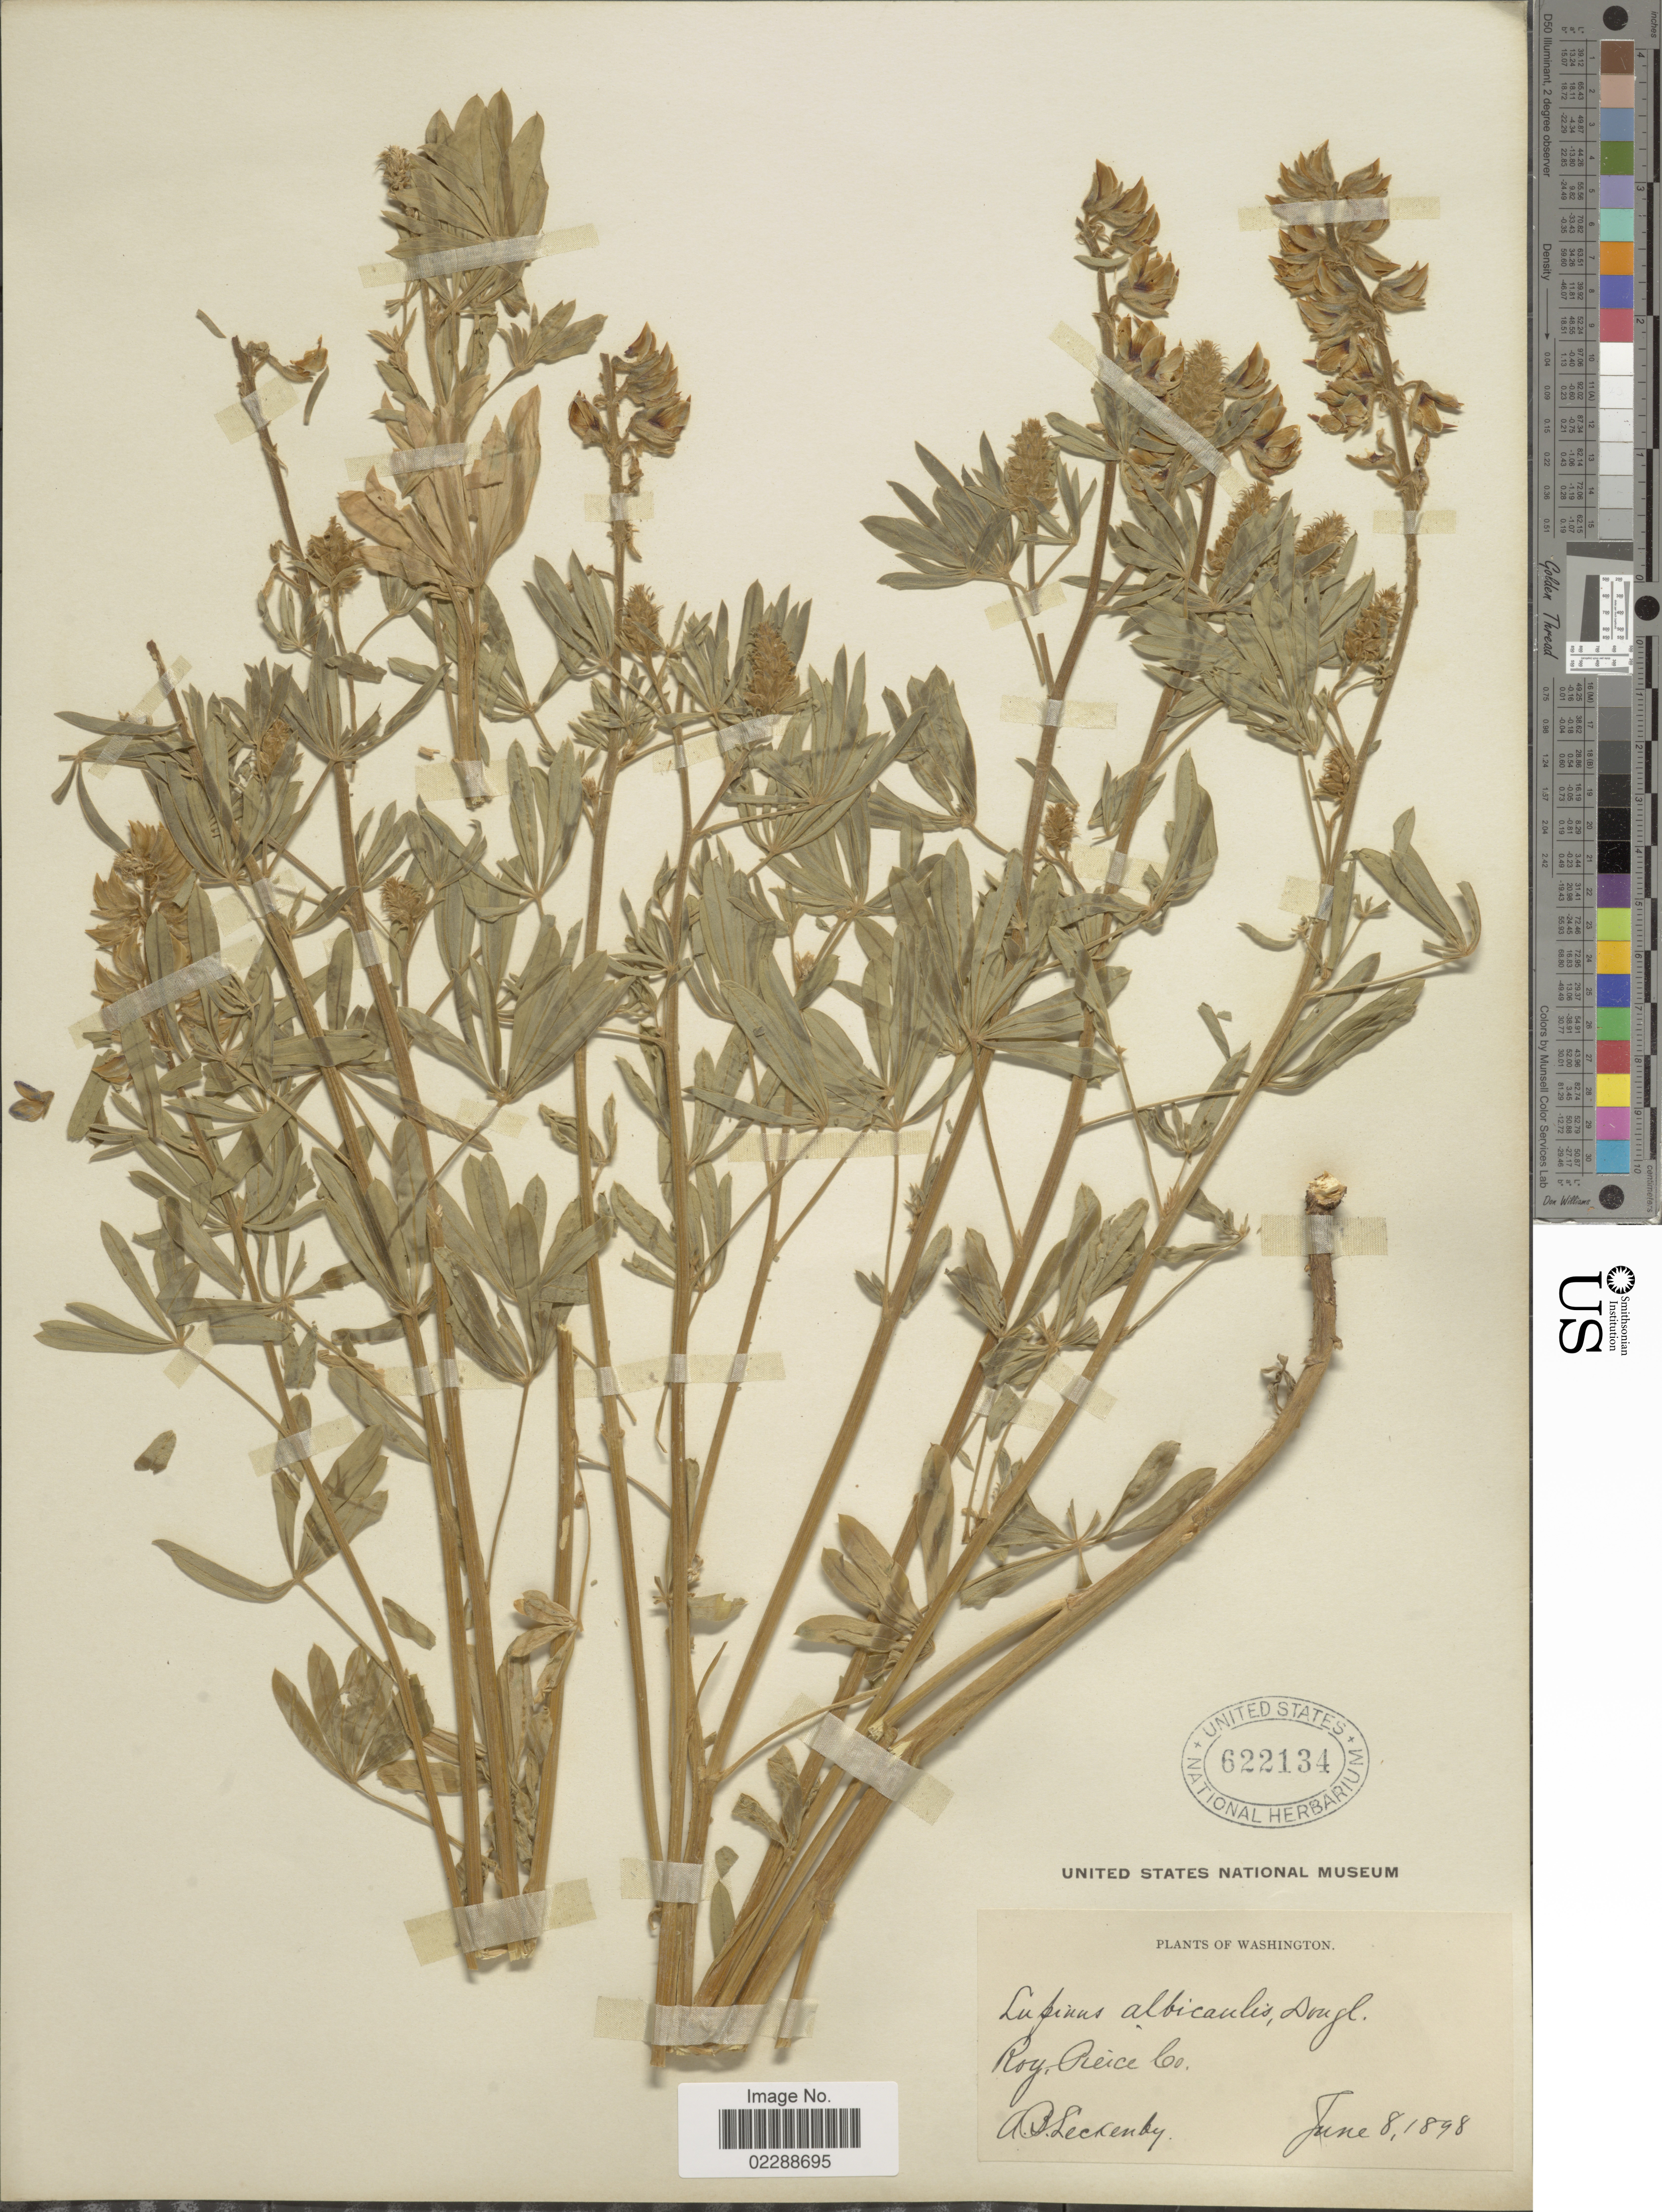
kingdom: Plantae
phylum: Tracheophyta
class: Magnoliopsida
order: Fabales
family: Fabaceae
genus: Lupinus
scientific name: Lupinus sp.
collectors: A. Leckenby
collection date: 1898-06-08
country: United States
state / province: Washington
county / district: Pierce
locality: Roy, Reice Co.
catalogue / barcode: US 622134